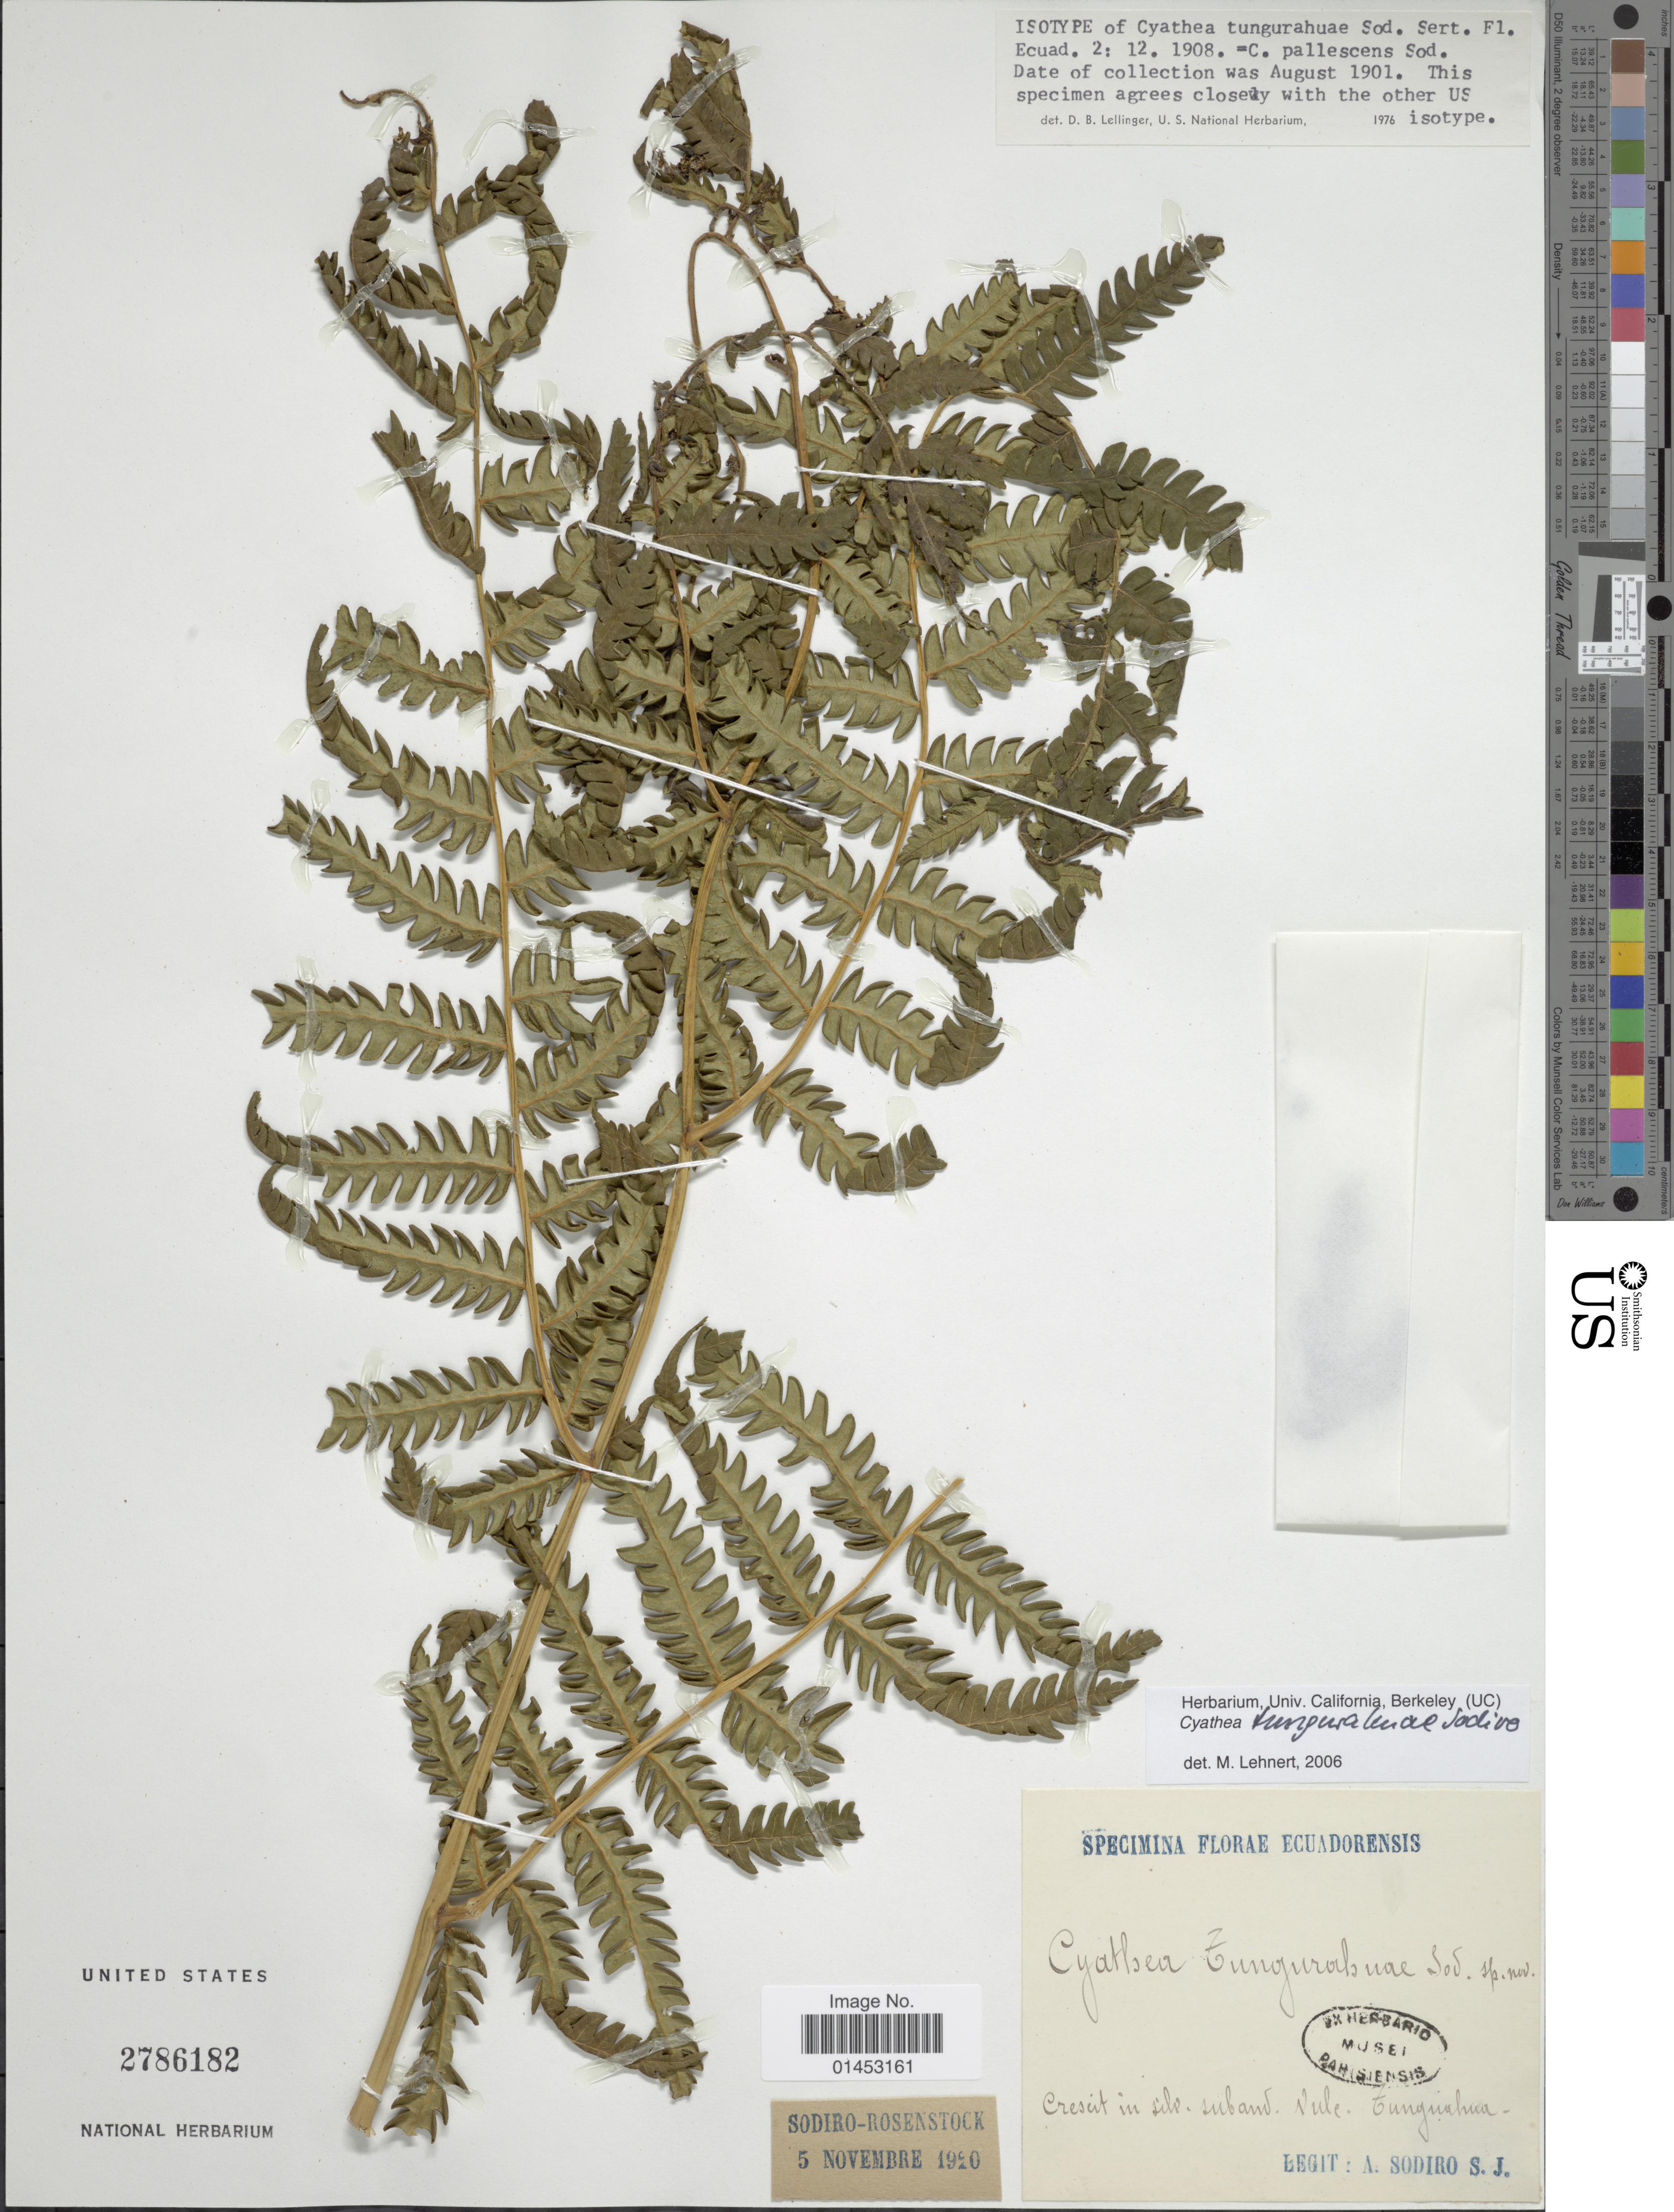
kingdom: Plantae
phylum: Tracheophyta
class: Polypodiopsida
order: Cyatheales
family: Cyatheaceae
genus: Cyathea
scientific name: Cyathea tungurahua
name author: Sodiro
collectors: A. Sodiro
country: Ecuador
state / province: Tungurahua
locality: Ecuadorensis, crescit in silv. suband vulc. Tungurahua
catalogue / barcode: US 2786182